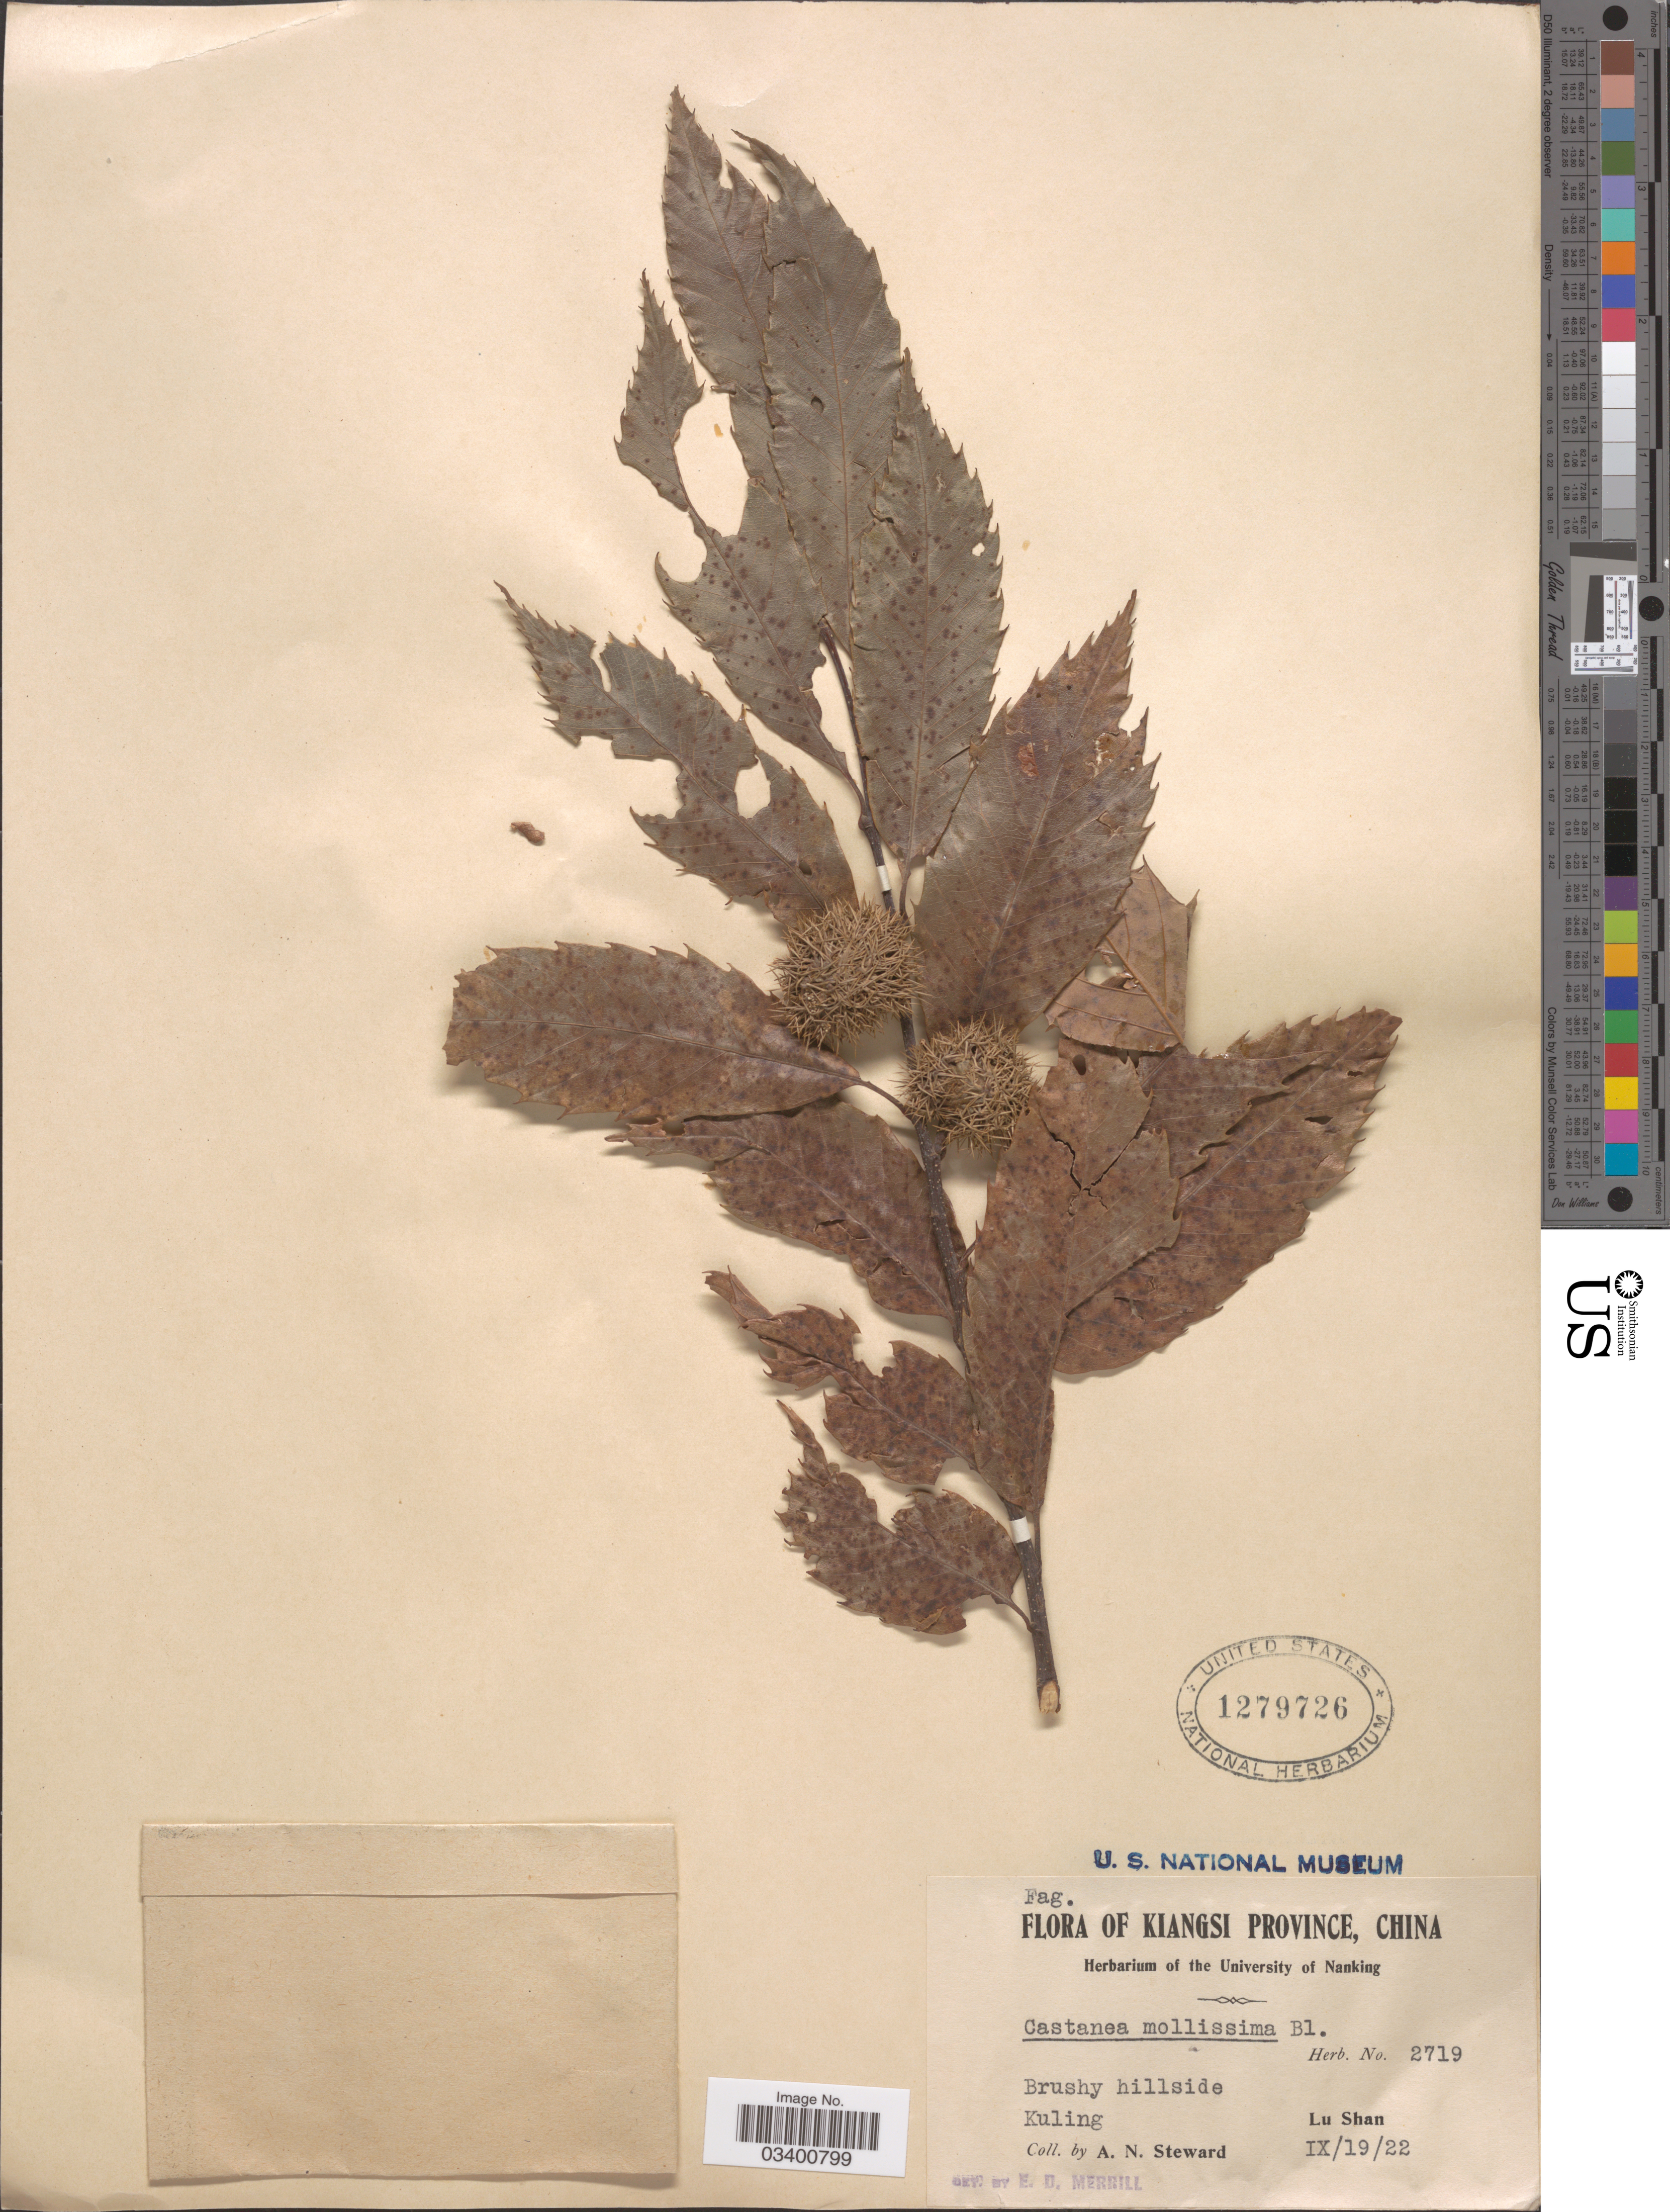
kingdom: Plantae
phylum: Tracheophyta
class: Magnoliopsida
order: Fagales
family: Fagaceae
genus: Castanea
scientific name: Castanea mollissima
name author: Blume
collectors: A. N. Steward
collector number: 2719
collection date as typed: Transcribed d/m/y: 19/9/22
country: China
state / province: Jiangxi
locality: Kiangsi Province. Kuling. Lu Shan.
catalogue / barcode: US 1279726